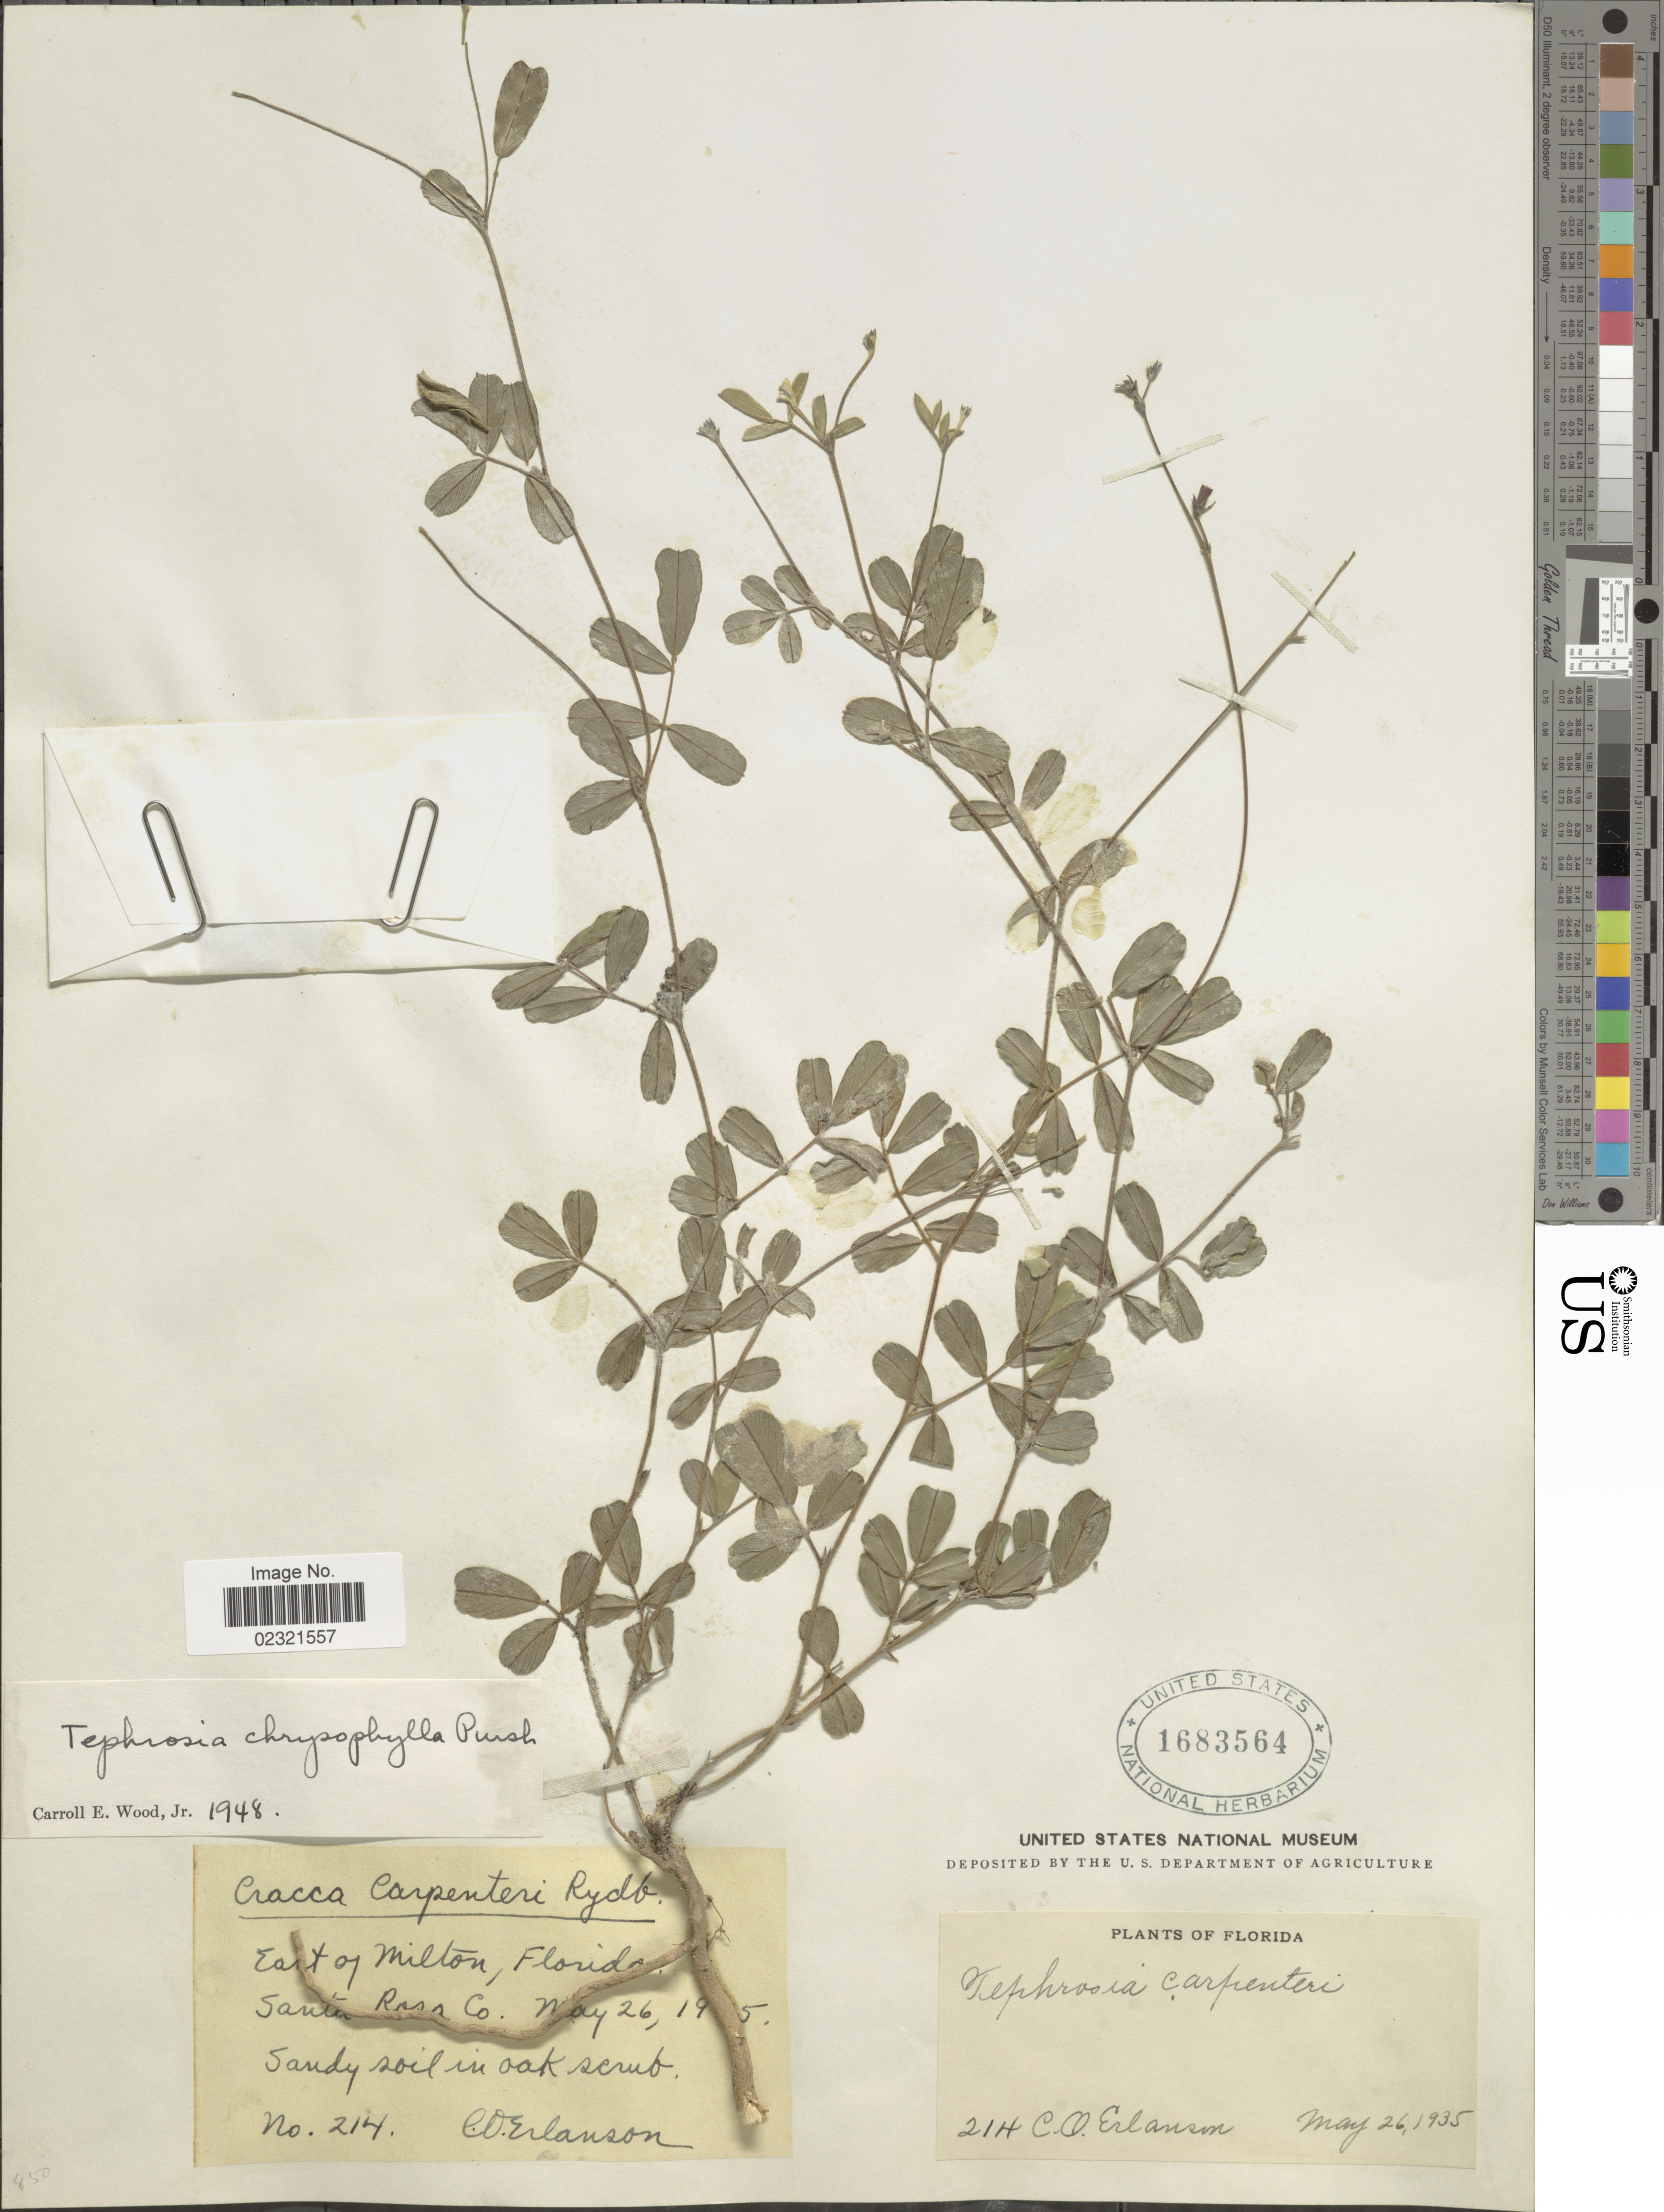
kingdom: Plantae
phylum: Tracheophyta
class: Magnoliopsida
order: Fabales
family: Fabaceae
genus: Tephrosia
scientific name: Tephrosia chrysophylla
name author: Pursh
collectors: C. O. Erlanson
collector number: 214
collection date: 1935-05-26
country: United States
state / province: Florida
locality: East of Milton. Santa Rosa Co.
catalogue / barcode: US 1683564